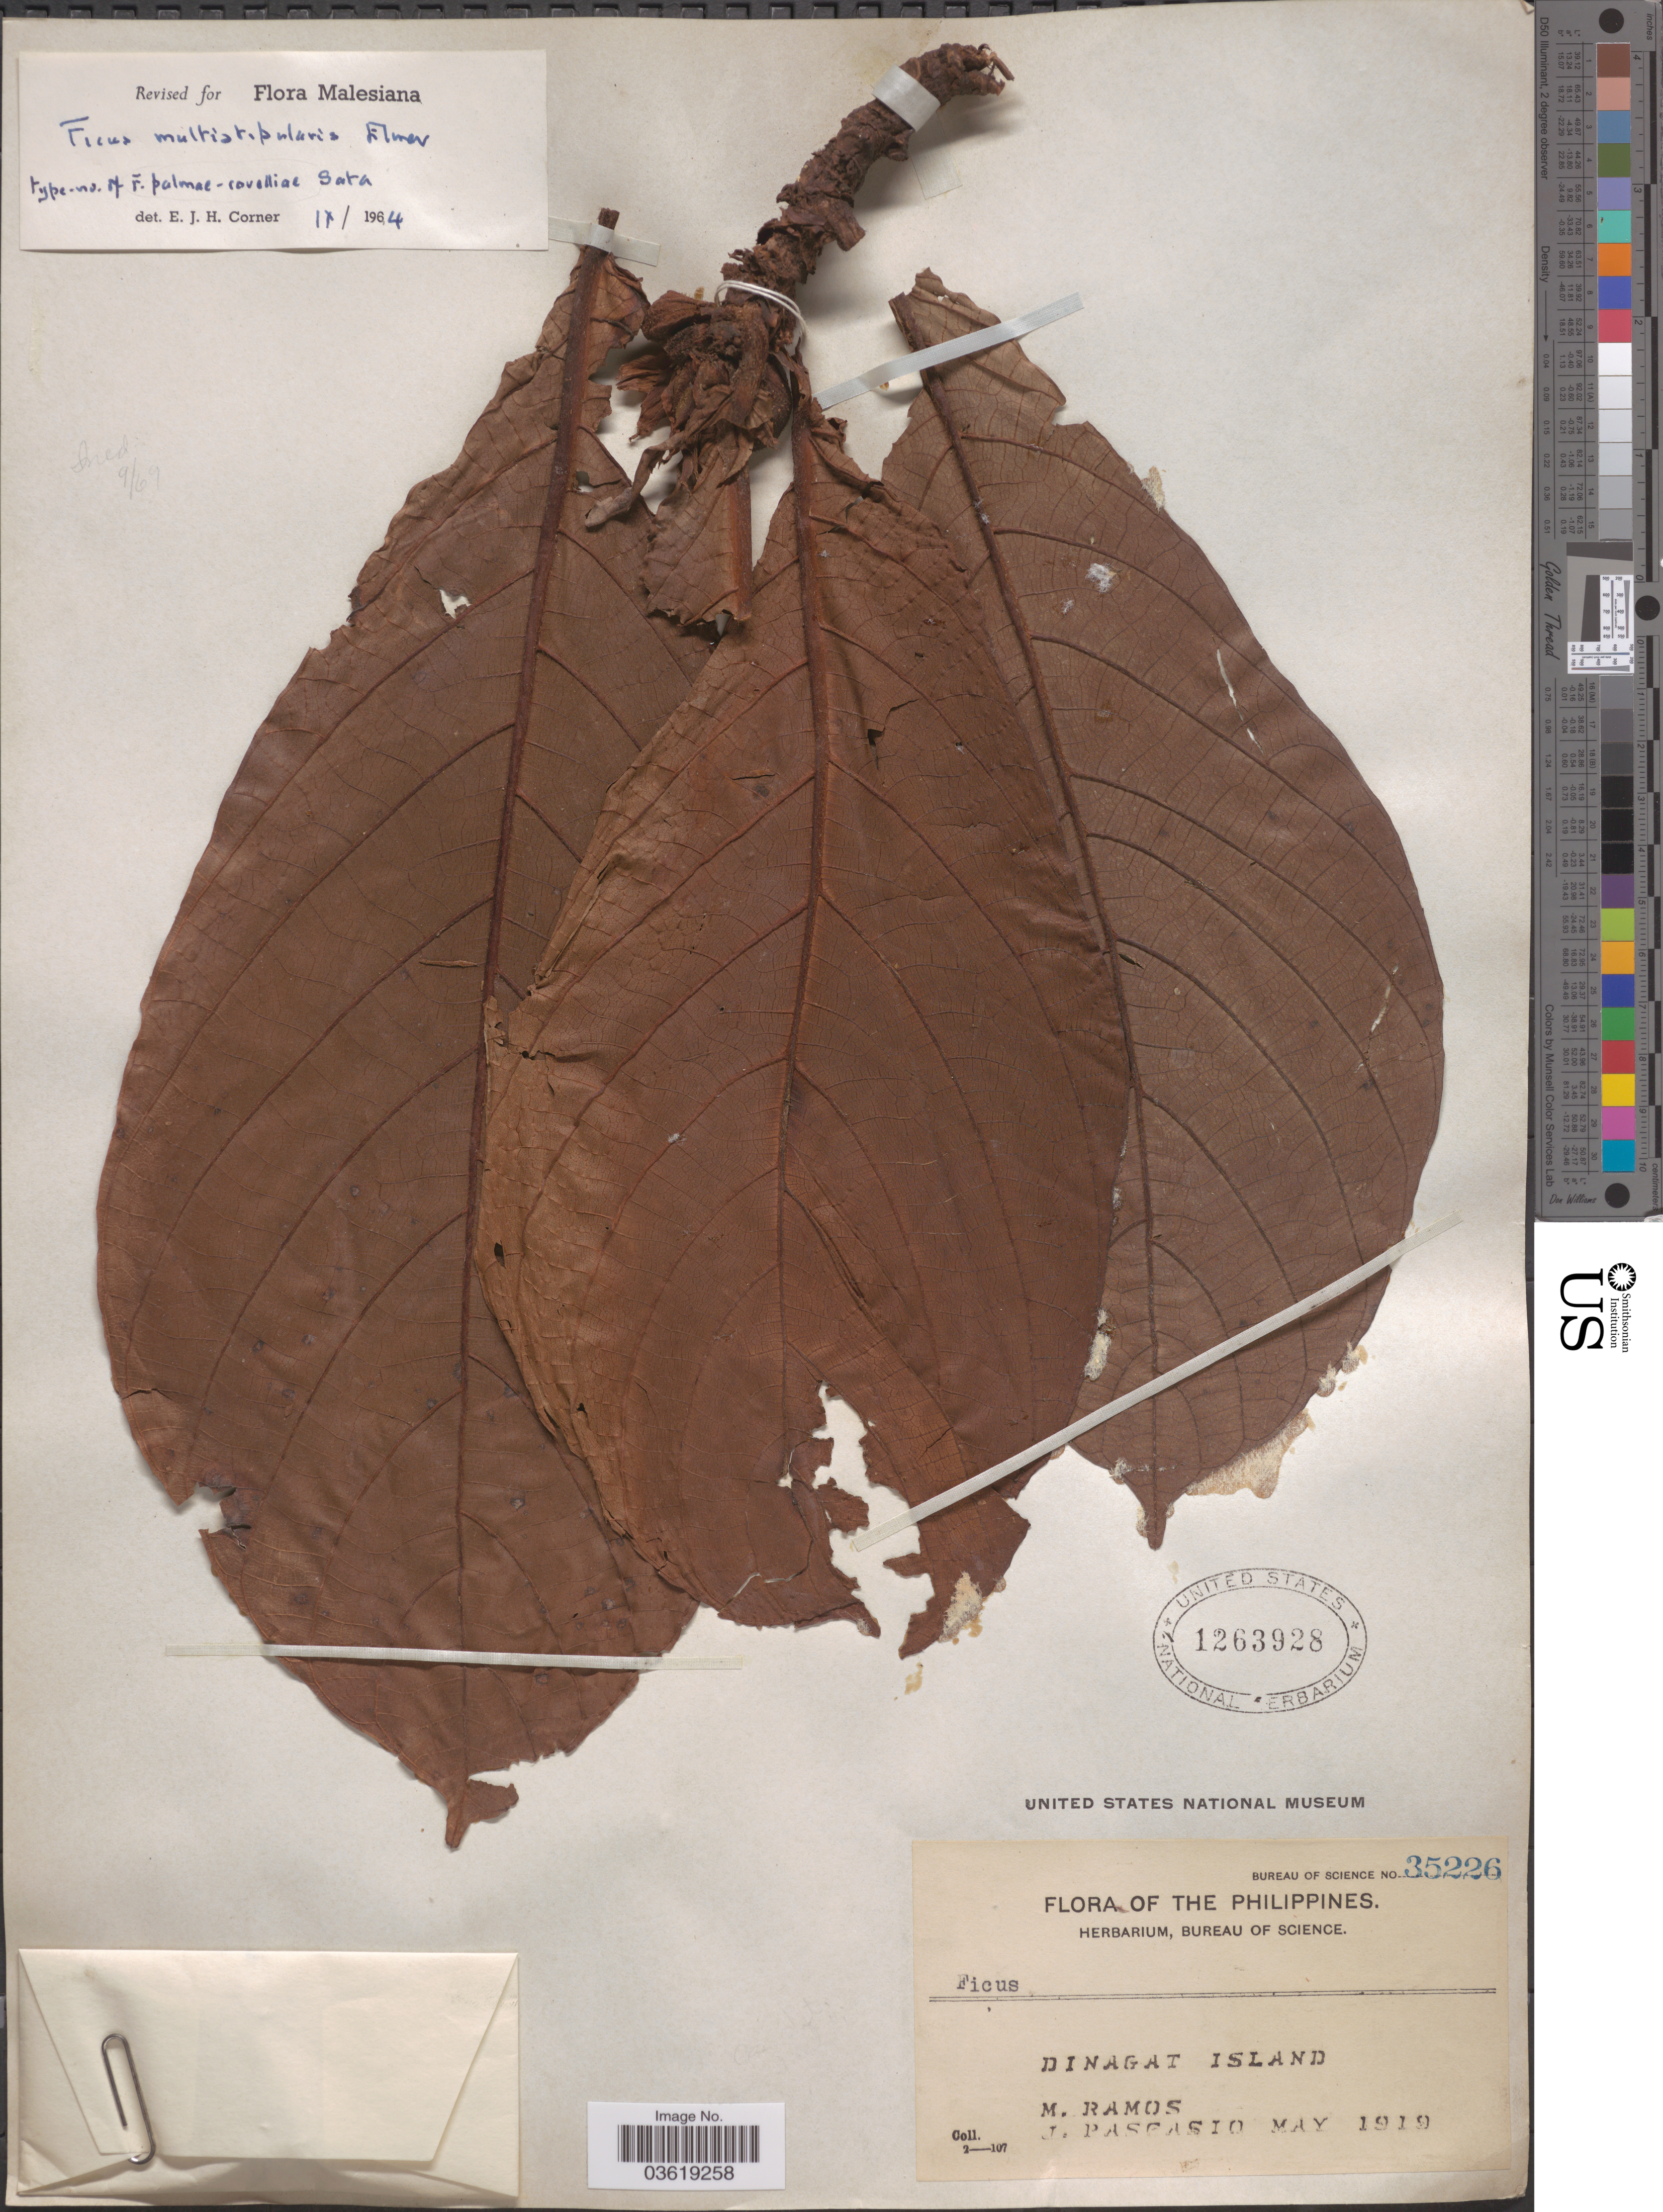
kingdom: Plantae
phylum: Tracheophyta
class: Magnoliopsida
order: Rosales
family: Moraceae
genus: Ficus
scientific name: Ficus multistipularis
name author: Merr.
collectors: M. Ramos & J. Pascasio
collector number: Bureau of Science 35226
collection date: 1919-05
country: Philippines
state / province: Caraga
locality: Dinagat Island.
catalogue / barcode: US 1263928